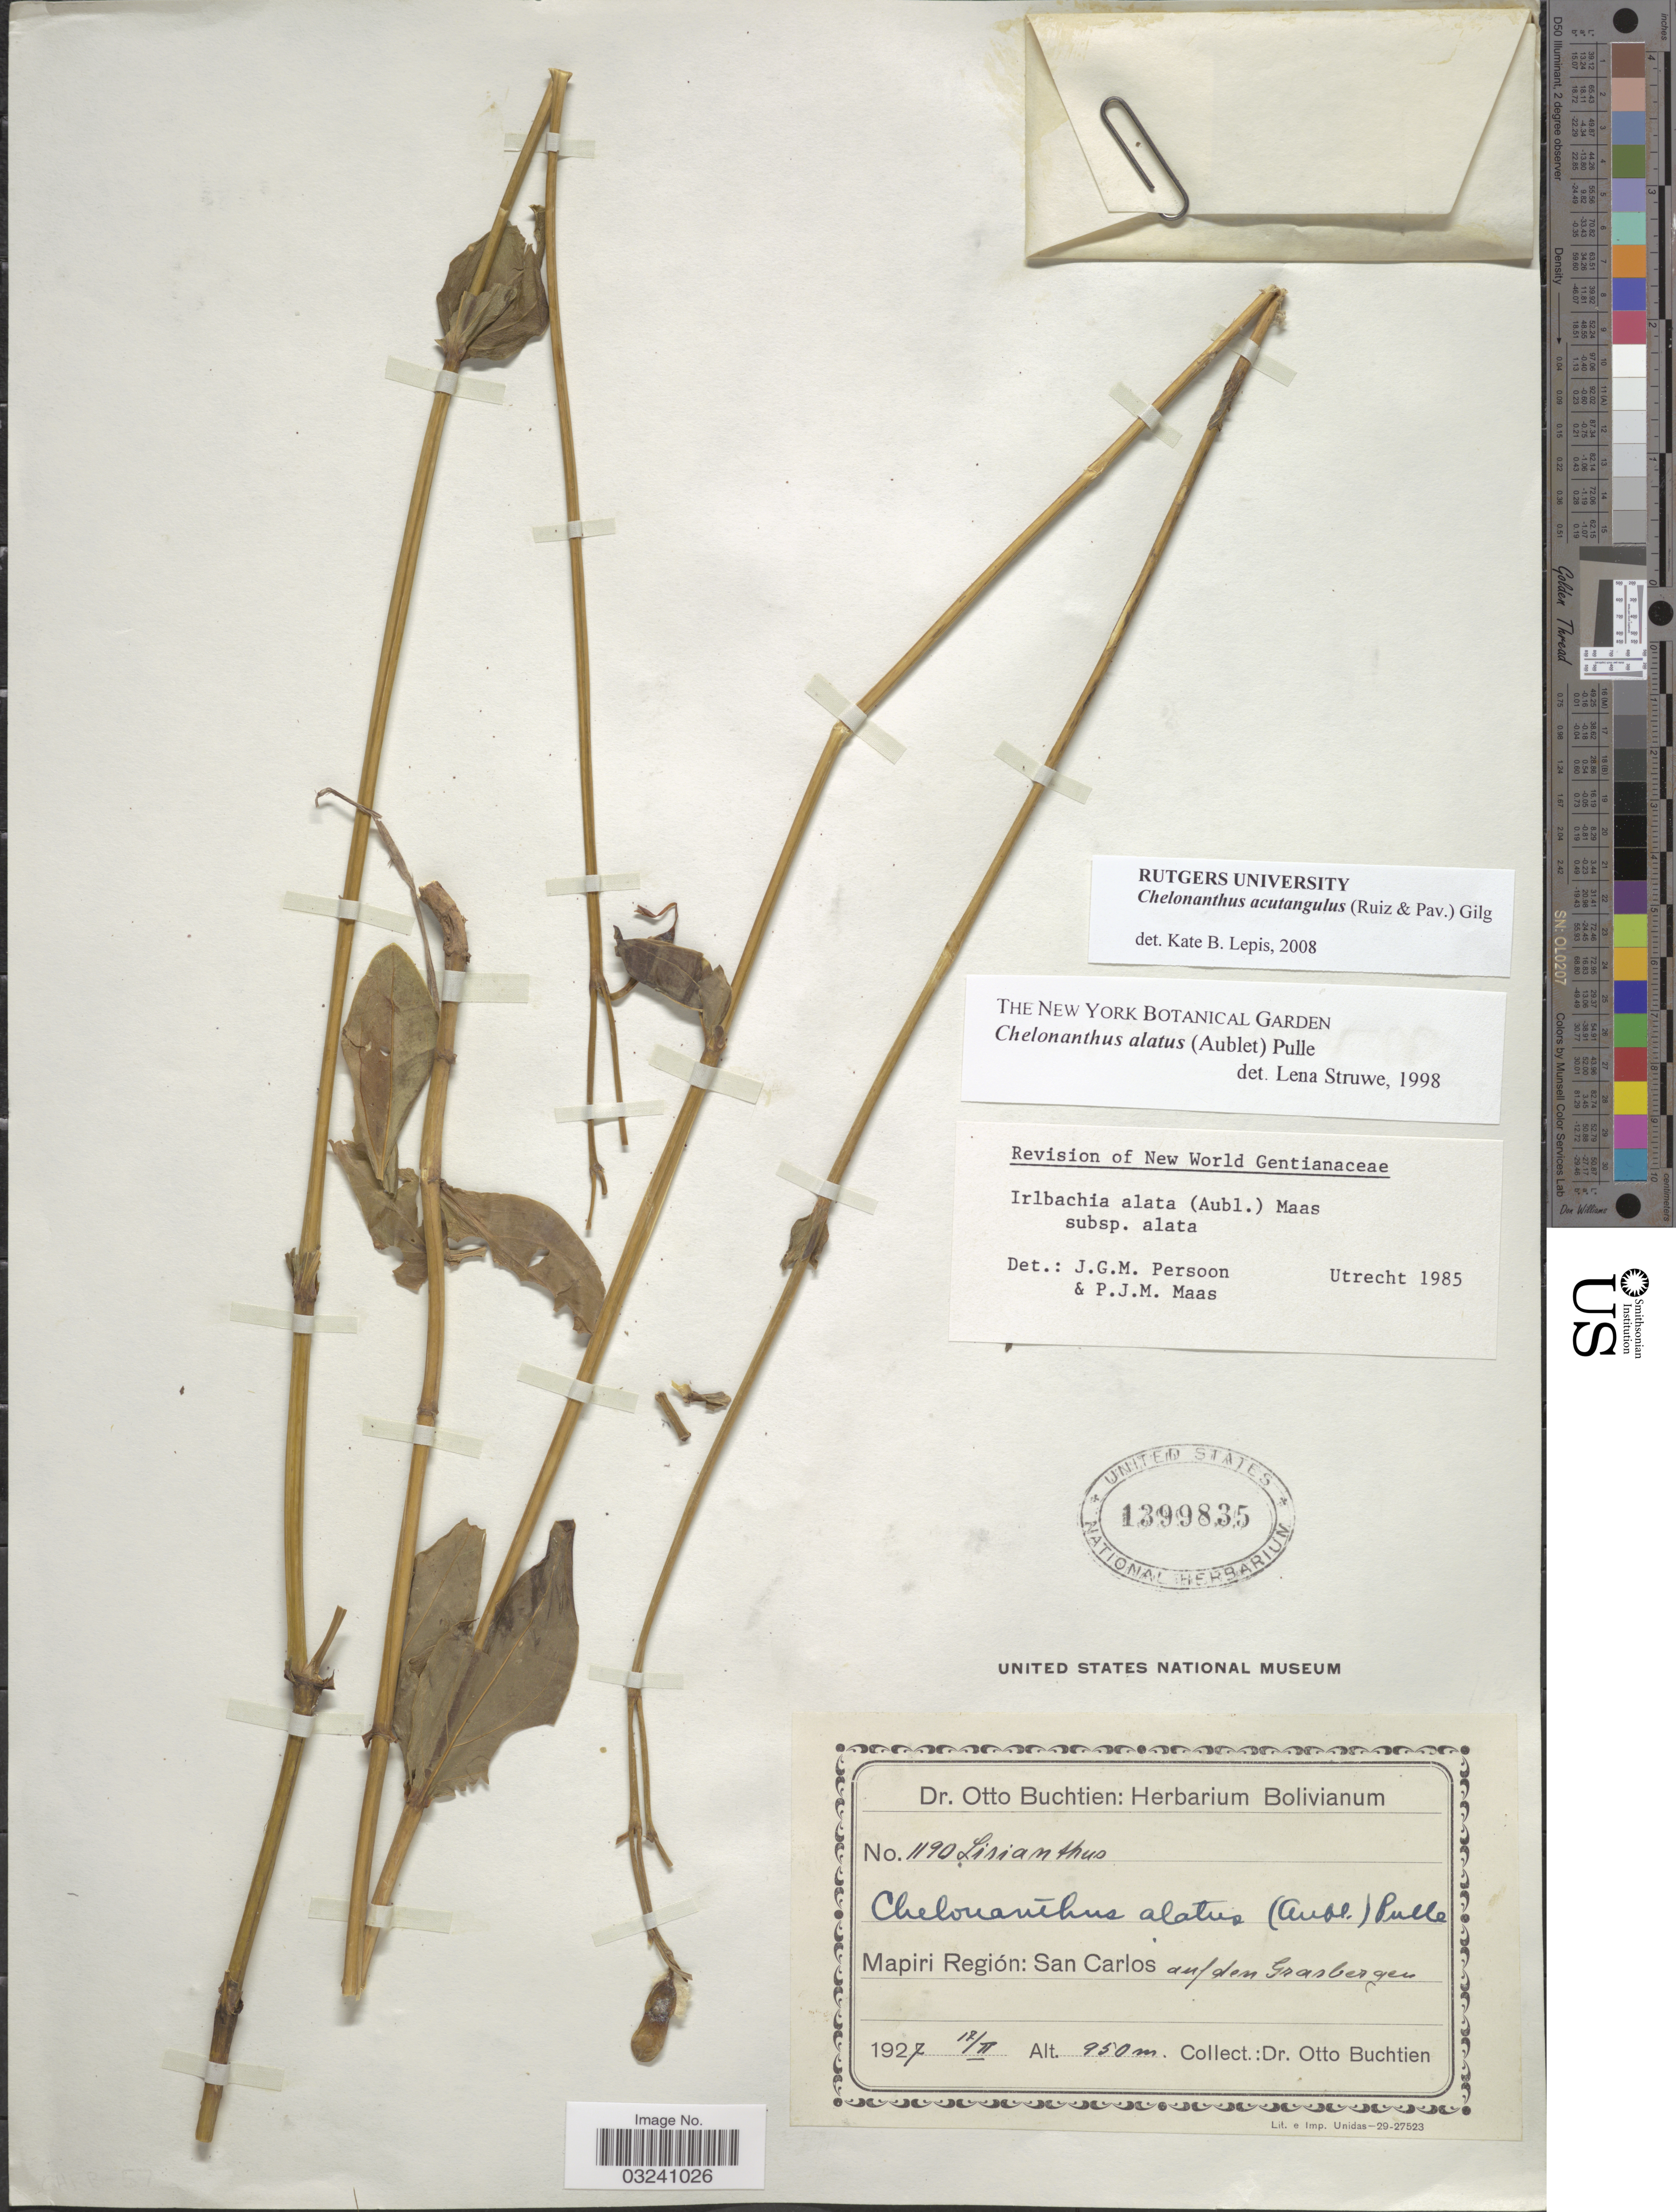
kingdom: Plantae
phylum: Tracheophyta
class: Magnoliopsida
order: Gentianales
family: Gentianaceae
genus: Chelonanthus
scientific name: Chelonanthus acutangulus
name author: (Ruiz & Pav.) Gilg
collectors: O. Buchtien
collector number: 1190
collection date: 1927-02-17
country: Bolivia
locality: Mapiri Región: San Carlos.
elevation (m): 950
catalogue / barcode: US 1399835